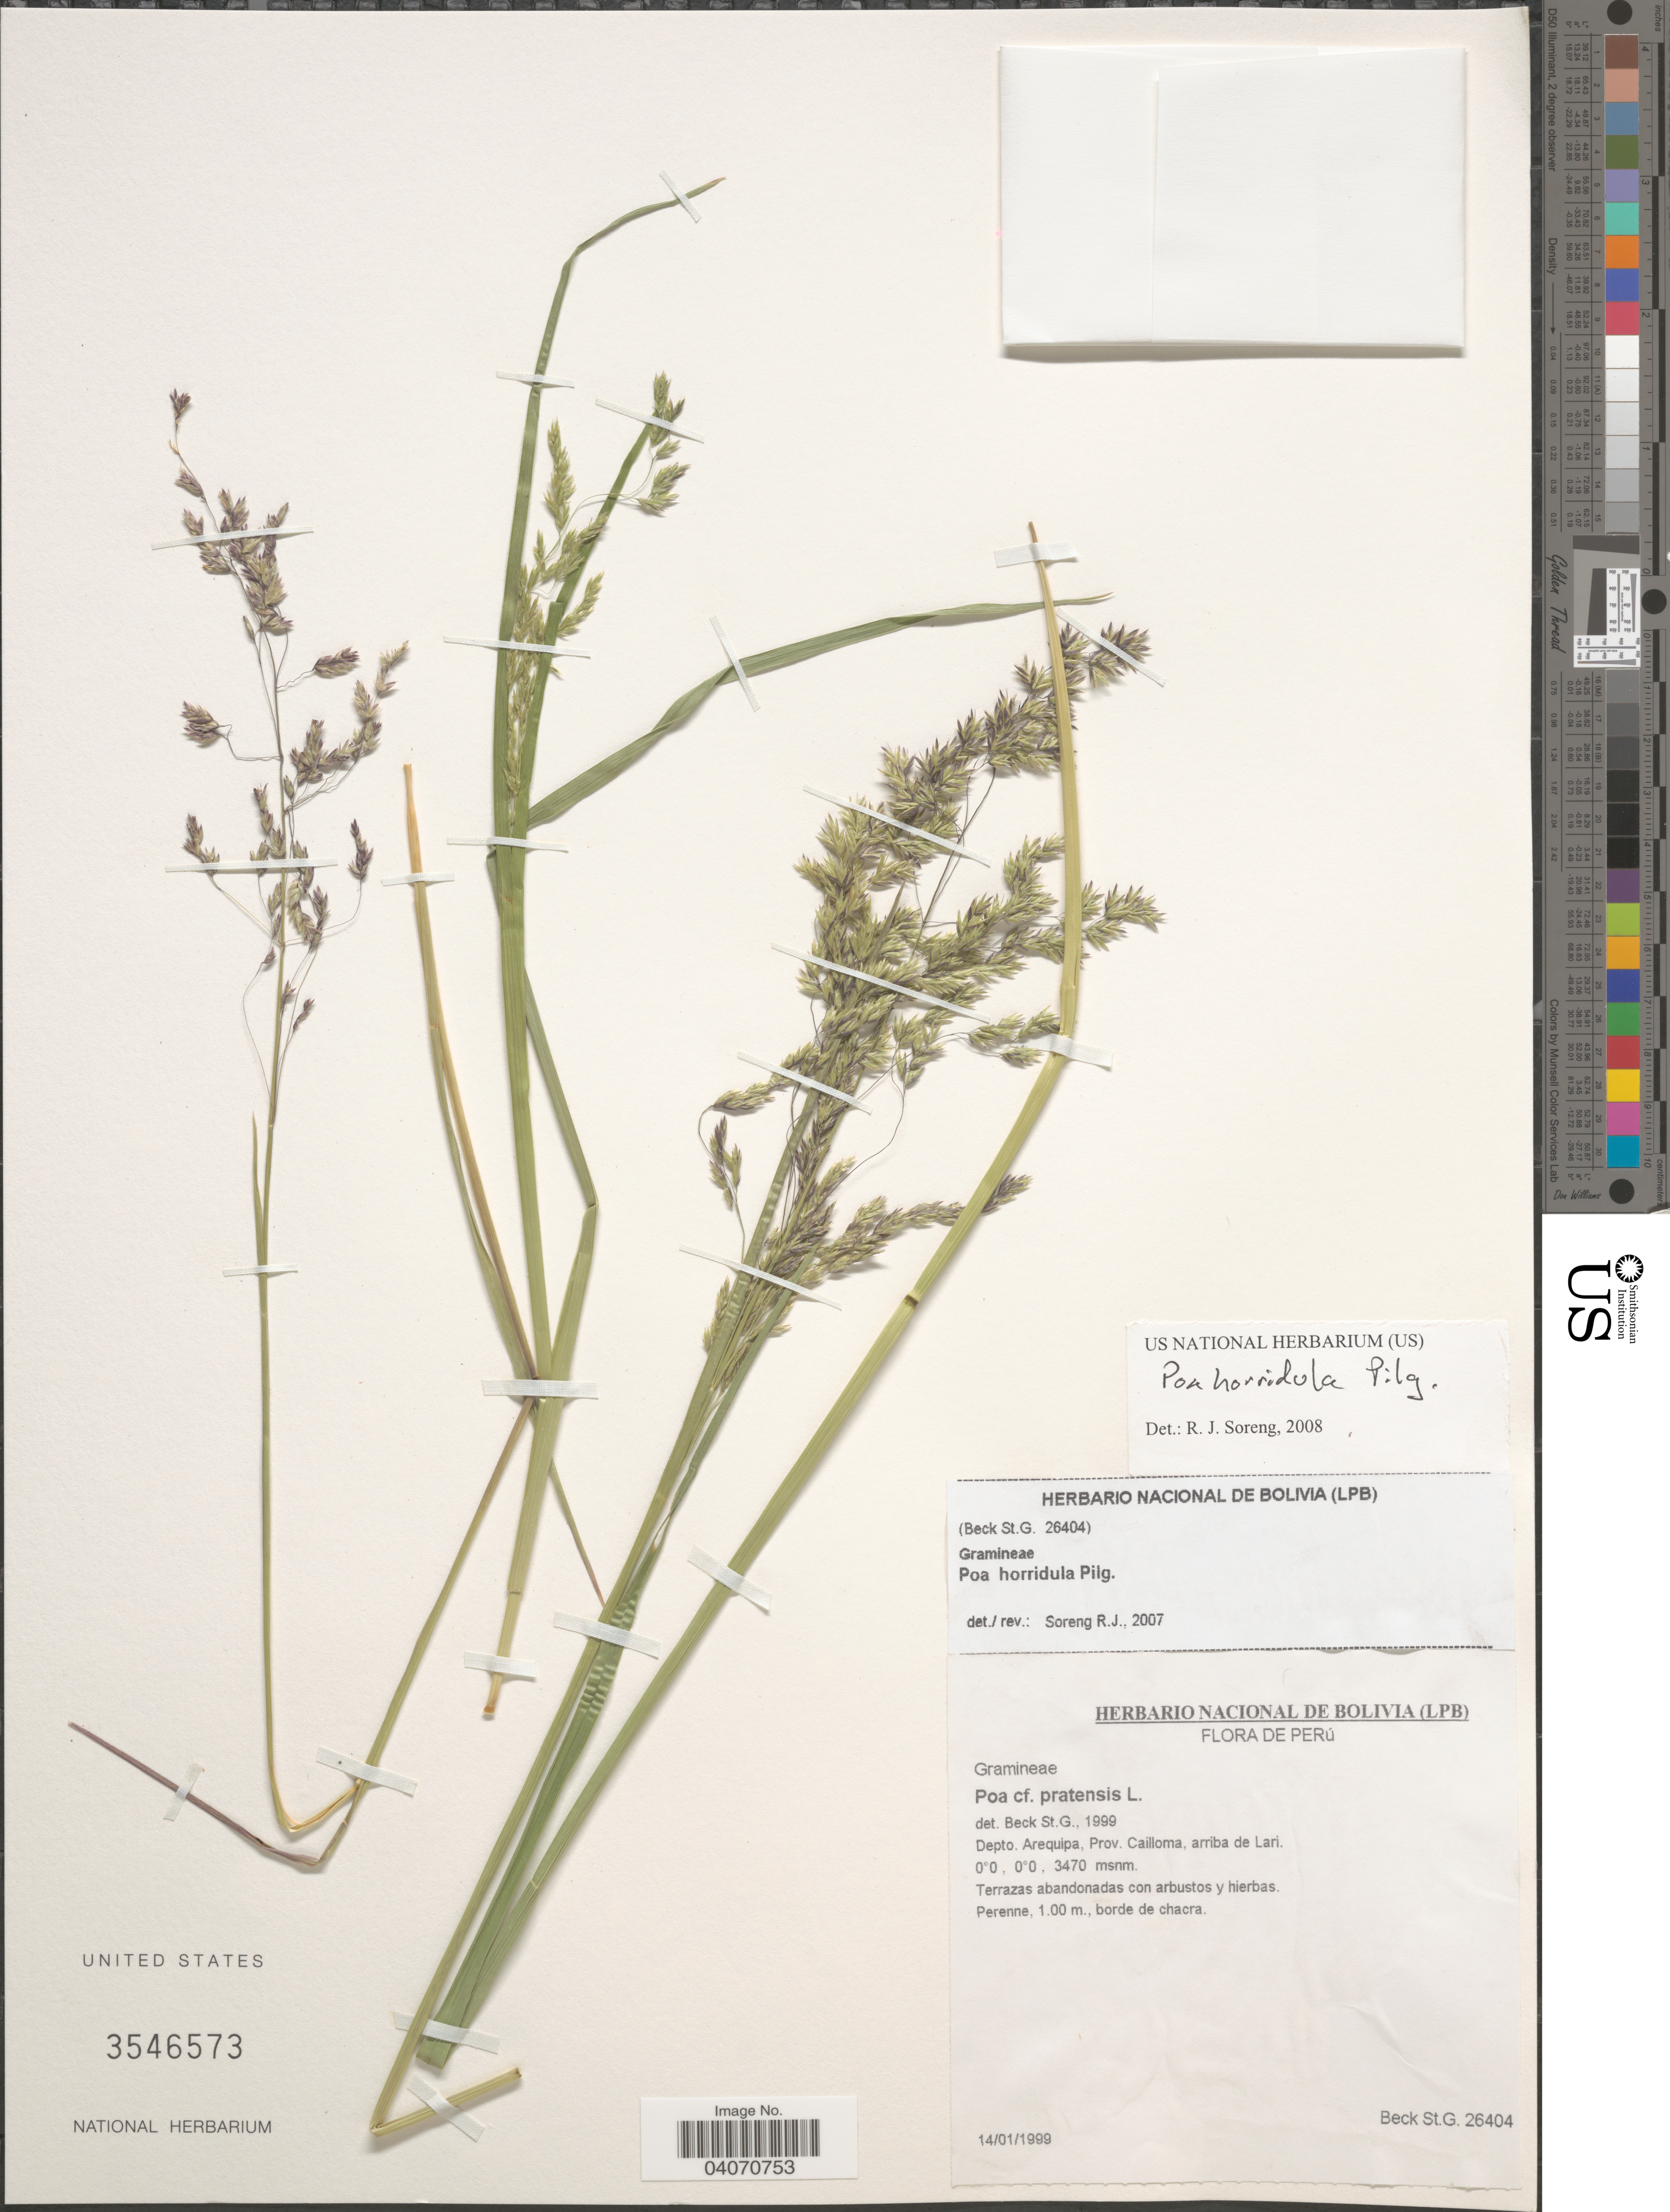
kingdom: Plantae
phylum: Tracheophyta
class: Liliopsida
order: Poales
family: Poaceae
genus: Poa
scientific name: Poa horridula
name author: Pilg.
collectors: S. G. Beck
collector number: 26404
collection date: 1999-01-14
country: Peru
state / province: Arequipa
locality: Depto. Arequipa, Prov. Cailloma, arriba de Lari.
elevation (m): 3470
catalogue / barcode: US 3546573